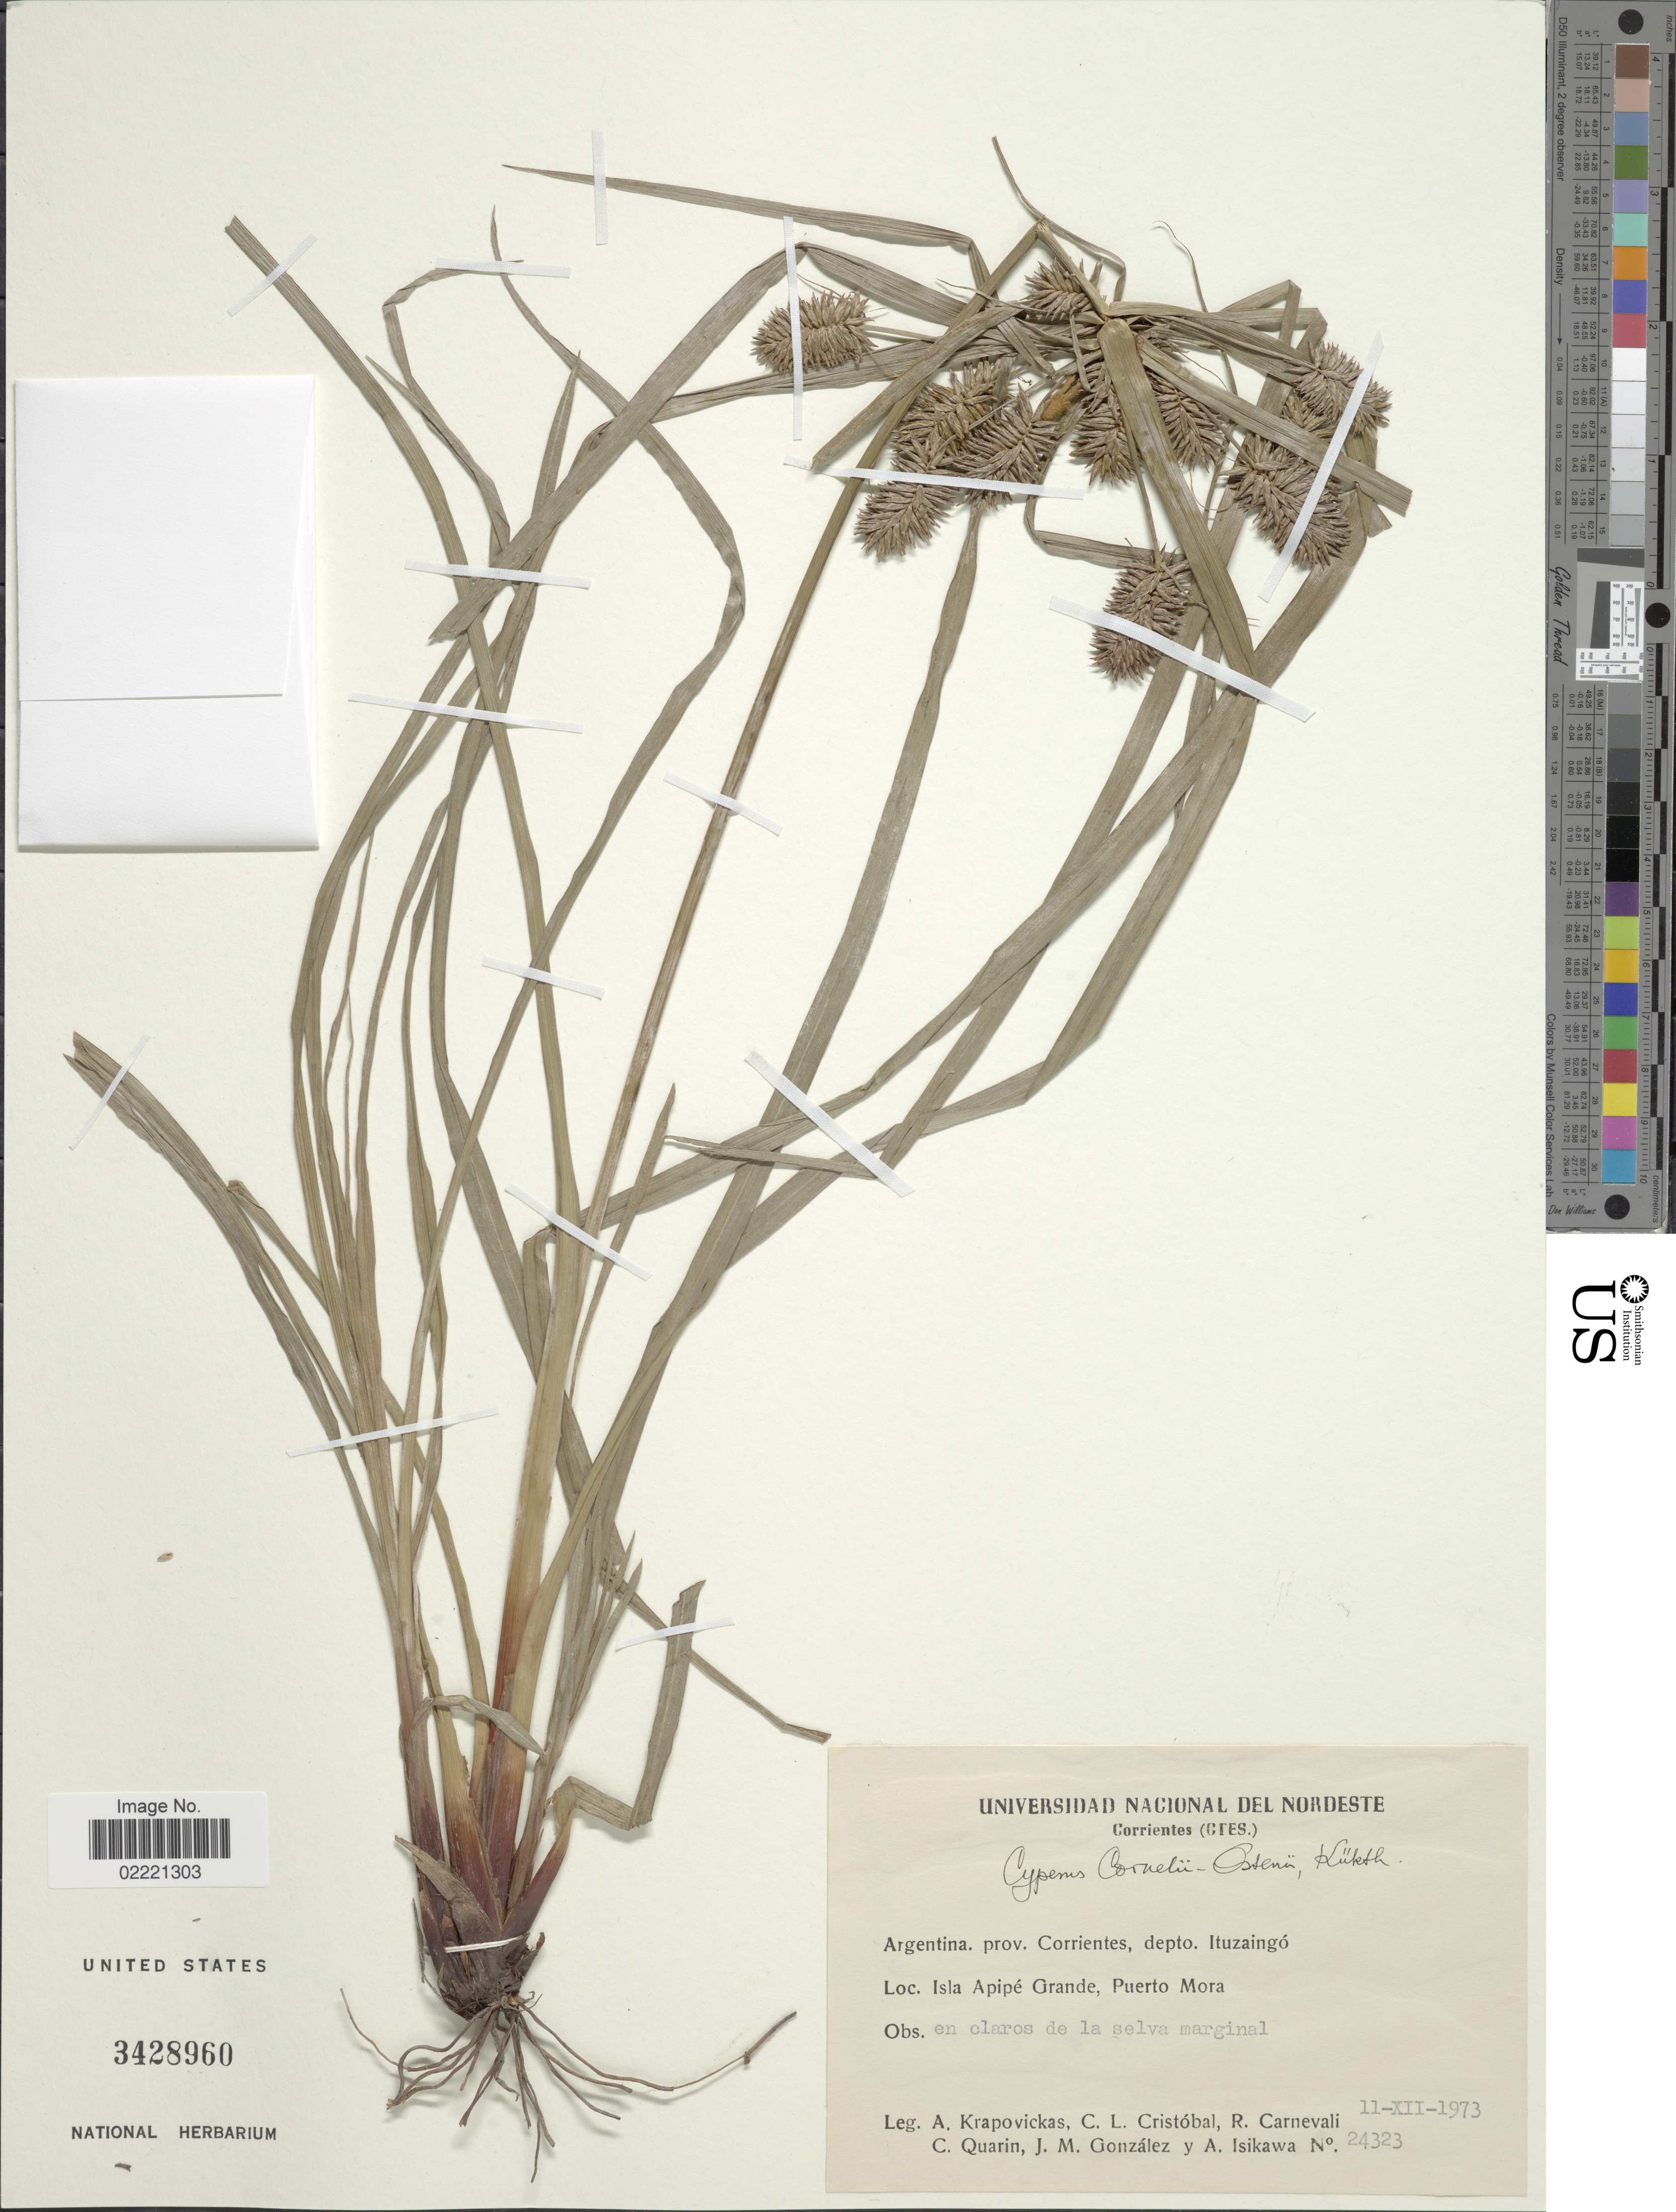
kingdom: Plantae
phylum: Tracheophyta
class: Liliopsida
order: Poales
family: Cyperaceae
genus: Cyperus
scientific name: Cyperus cornelii-ostenii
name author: Kük.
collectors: A. Krapovickas, C. L. Cristóbal, R. Carnevali, C. Quarin & et al.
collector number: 24323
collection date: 1973-12-11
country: Argentina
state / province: Corrientes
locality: Depto. Ituzaingo, Isla Apipe Grande, Puerte Mora, en claros de la selva marginal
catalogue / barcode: US 3428960